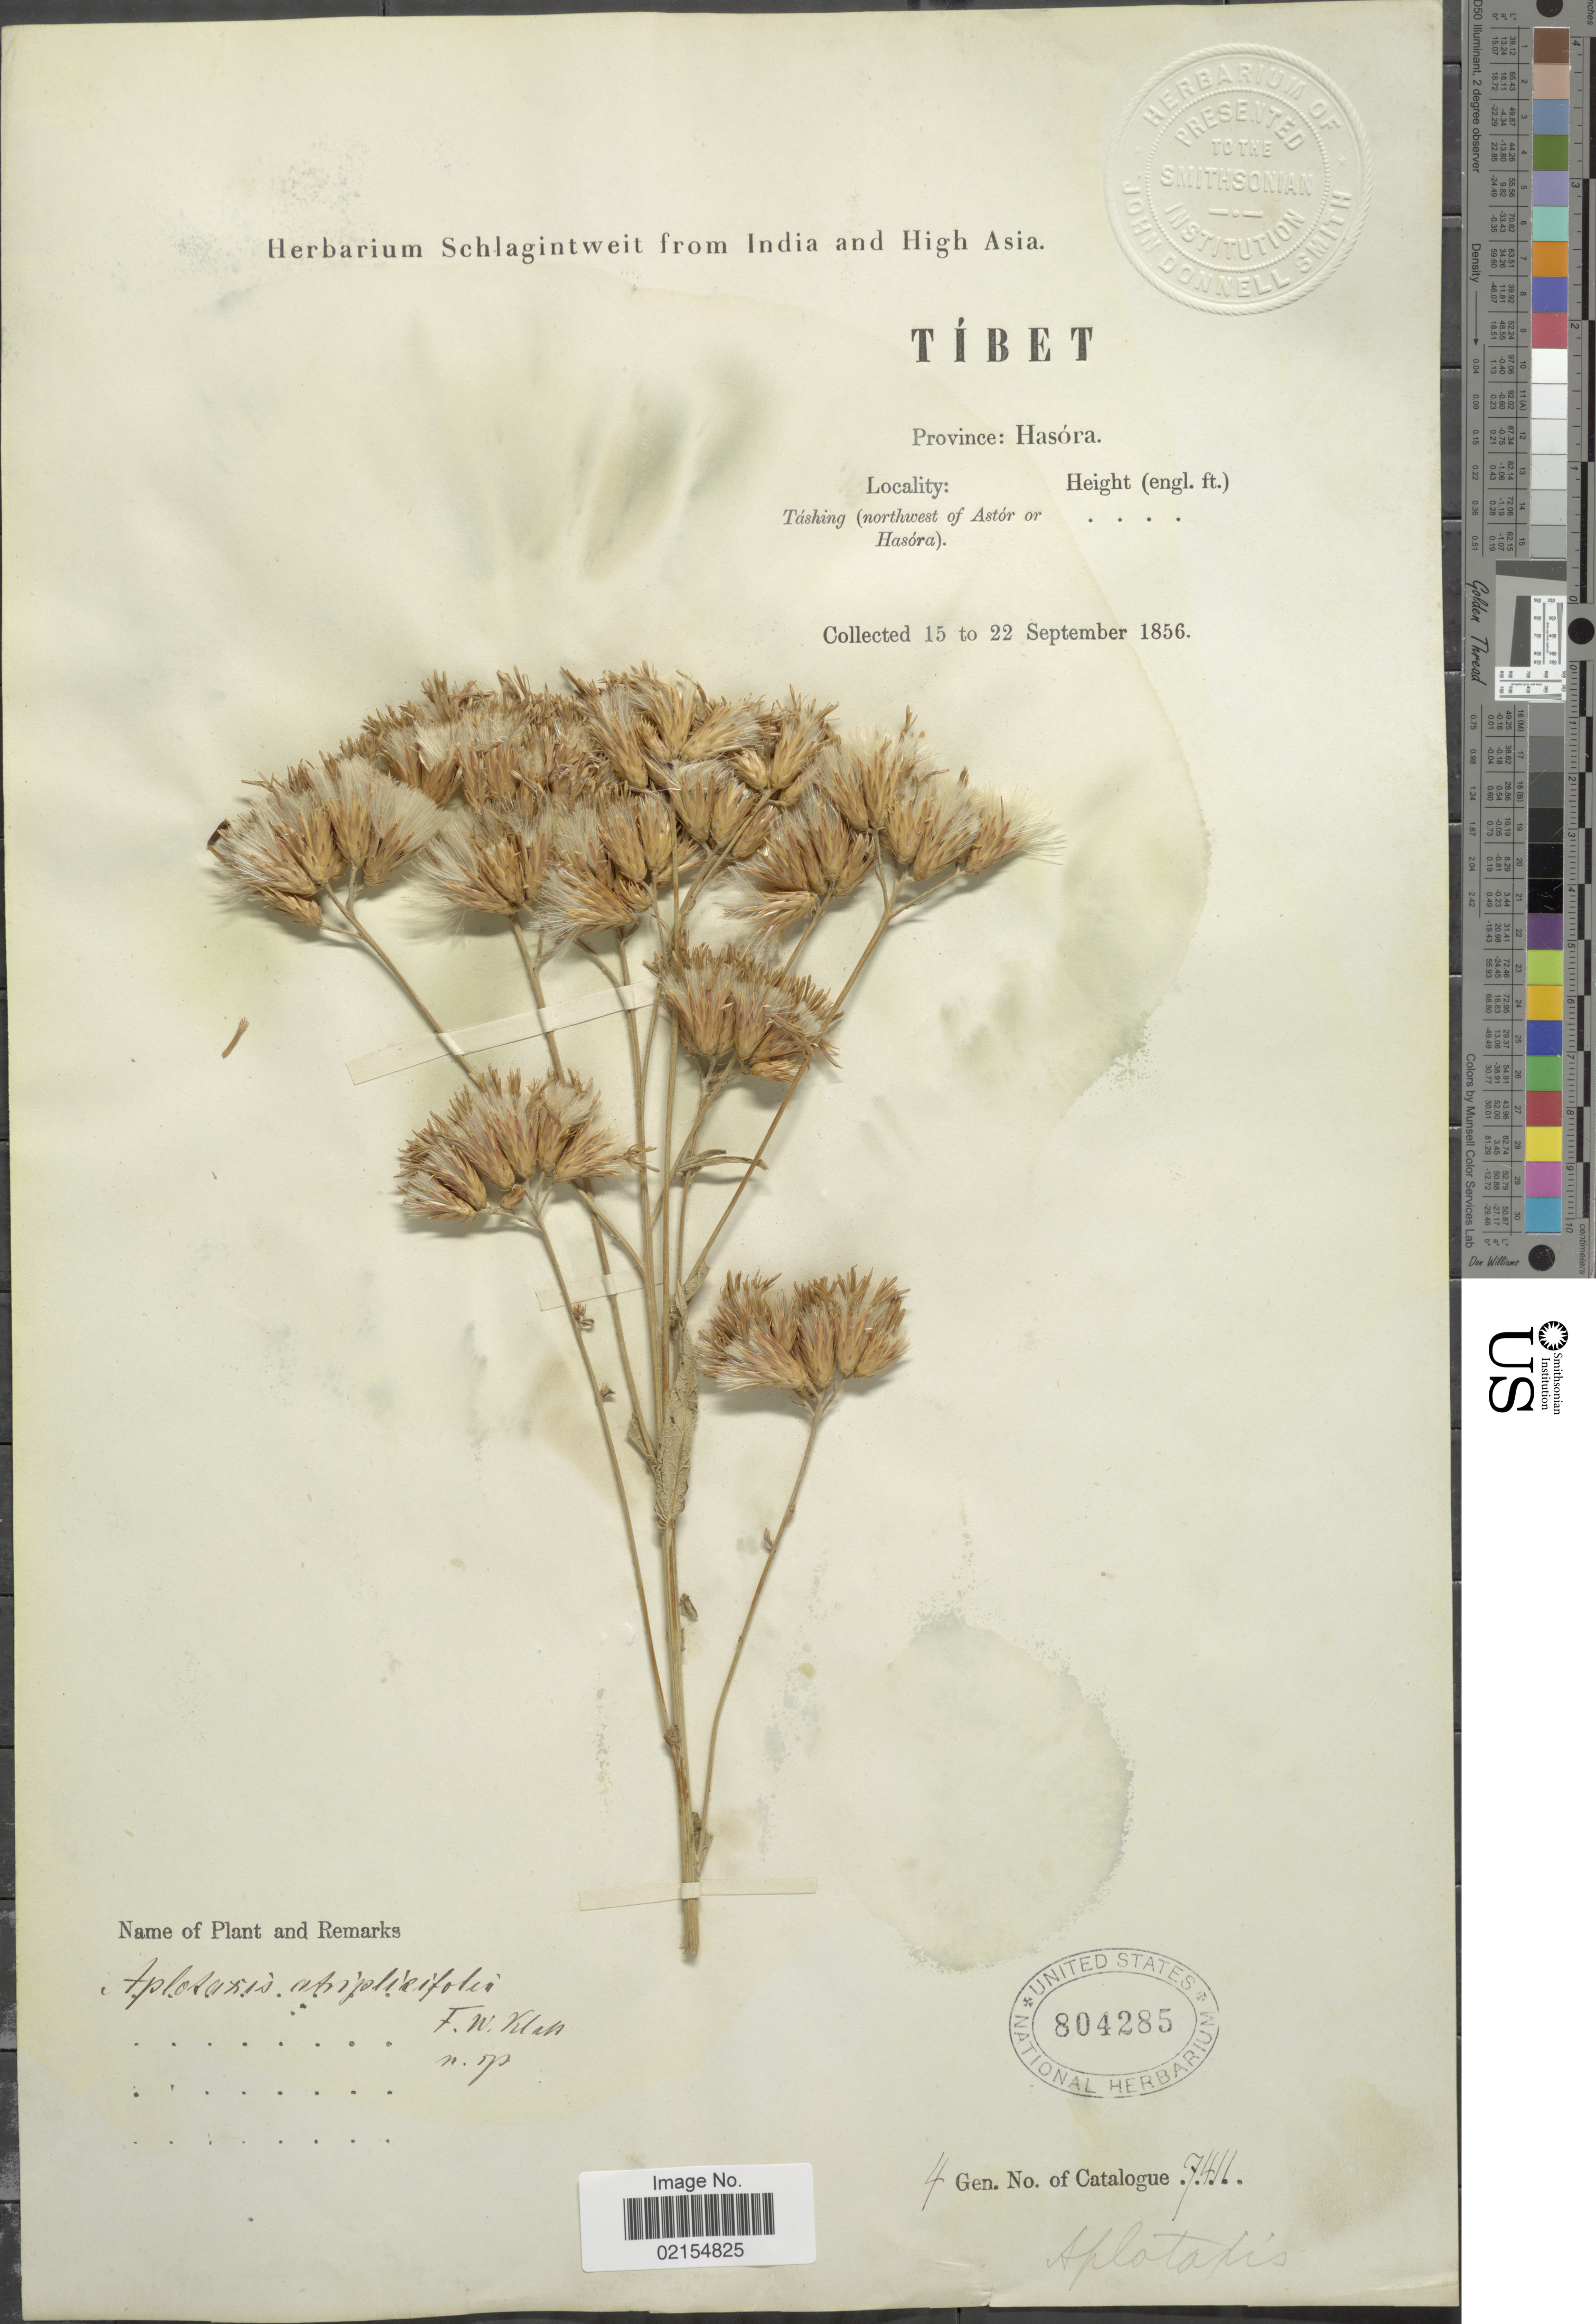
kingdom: Plantae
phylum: Tracheophyta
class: Magnoliopsida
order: Asterales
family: Asteraceae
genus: Himalaiella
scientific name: Himalaiella chenopodiifolia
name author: (Klatt) Raab-Straube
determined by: Chen, Yousheng S.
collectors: ex herb. Schlagintweit from India and High Asia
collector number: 7411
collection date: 1856-09-15/1856-09-22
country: China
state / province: Xizang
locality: Tibet, Province: Hasora, Tashing (northwest of Astor or Hasora)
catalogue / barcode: US 804285